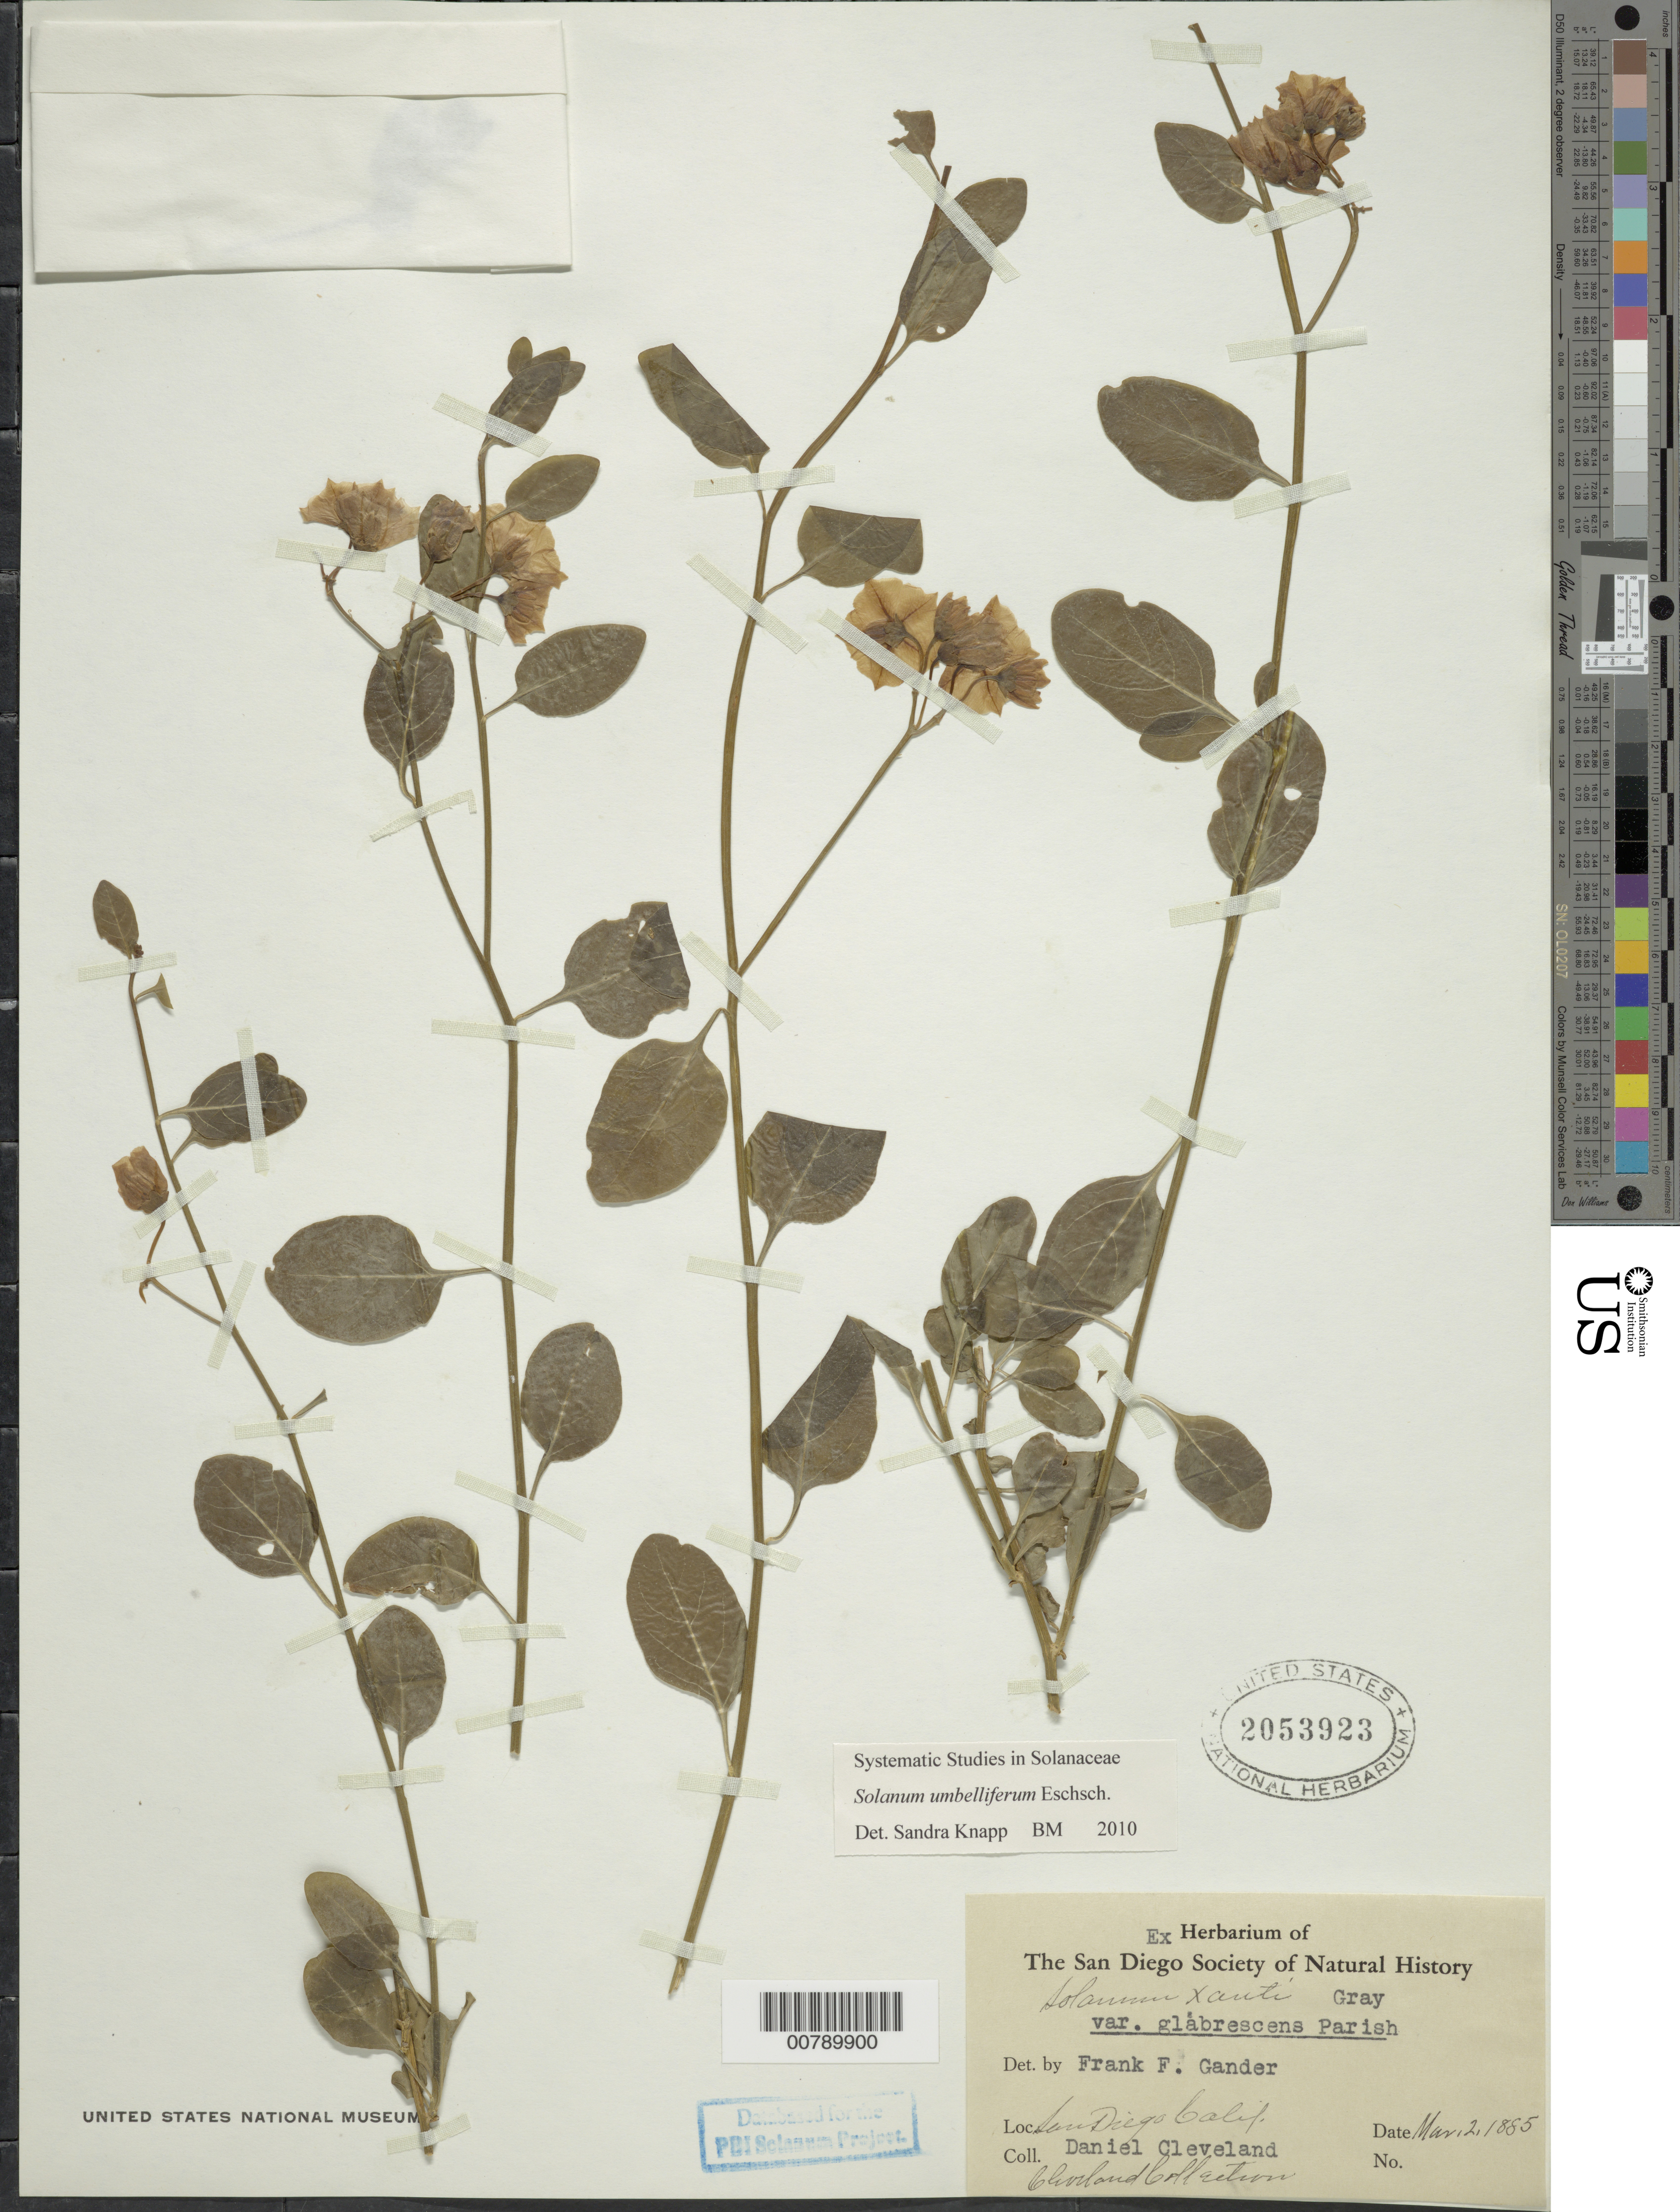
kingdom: Plantae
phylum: Tracheophyta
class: Magnoliopsida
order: Solanales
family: Solanaceae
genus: Solanum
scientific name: Solanum umbelliferum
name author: Eschsch.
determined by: Knapp, S. D.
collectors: D. Cleveland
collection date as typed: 2 Mar 1885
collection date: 1885-03-02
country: United States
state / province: California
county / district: San Diego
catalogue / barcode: US 2053923